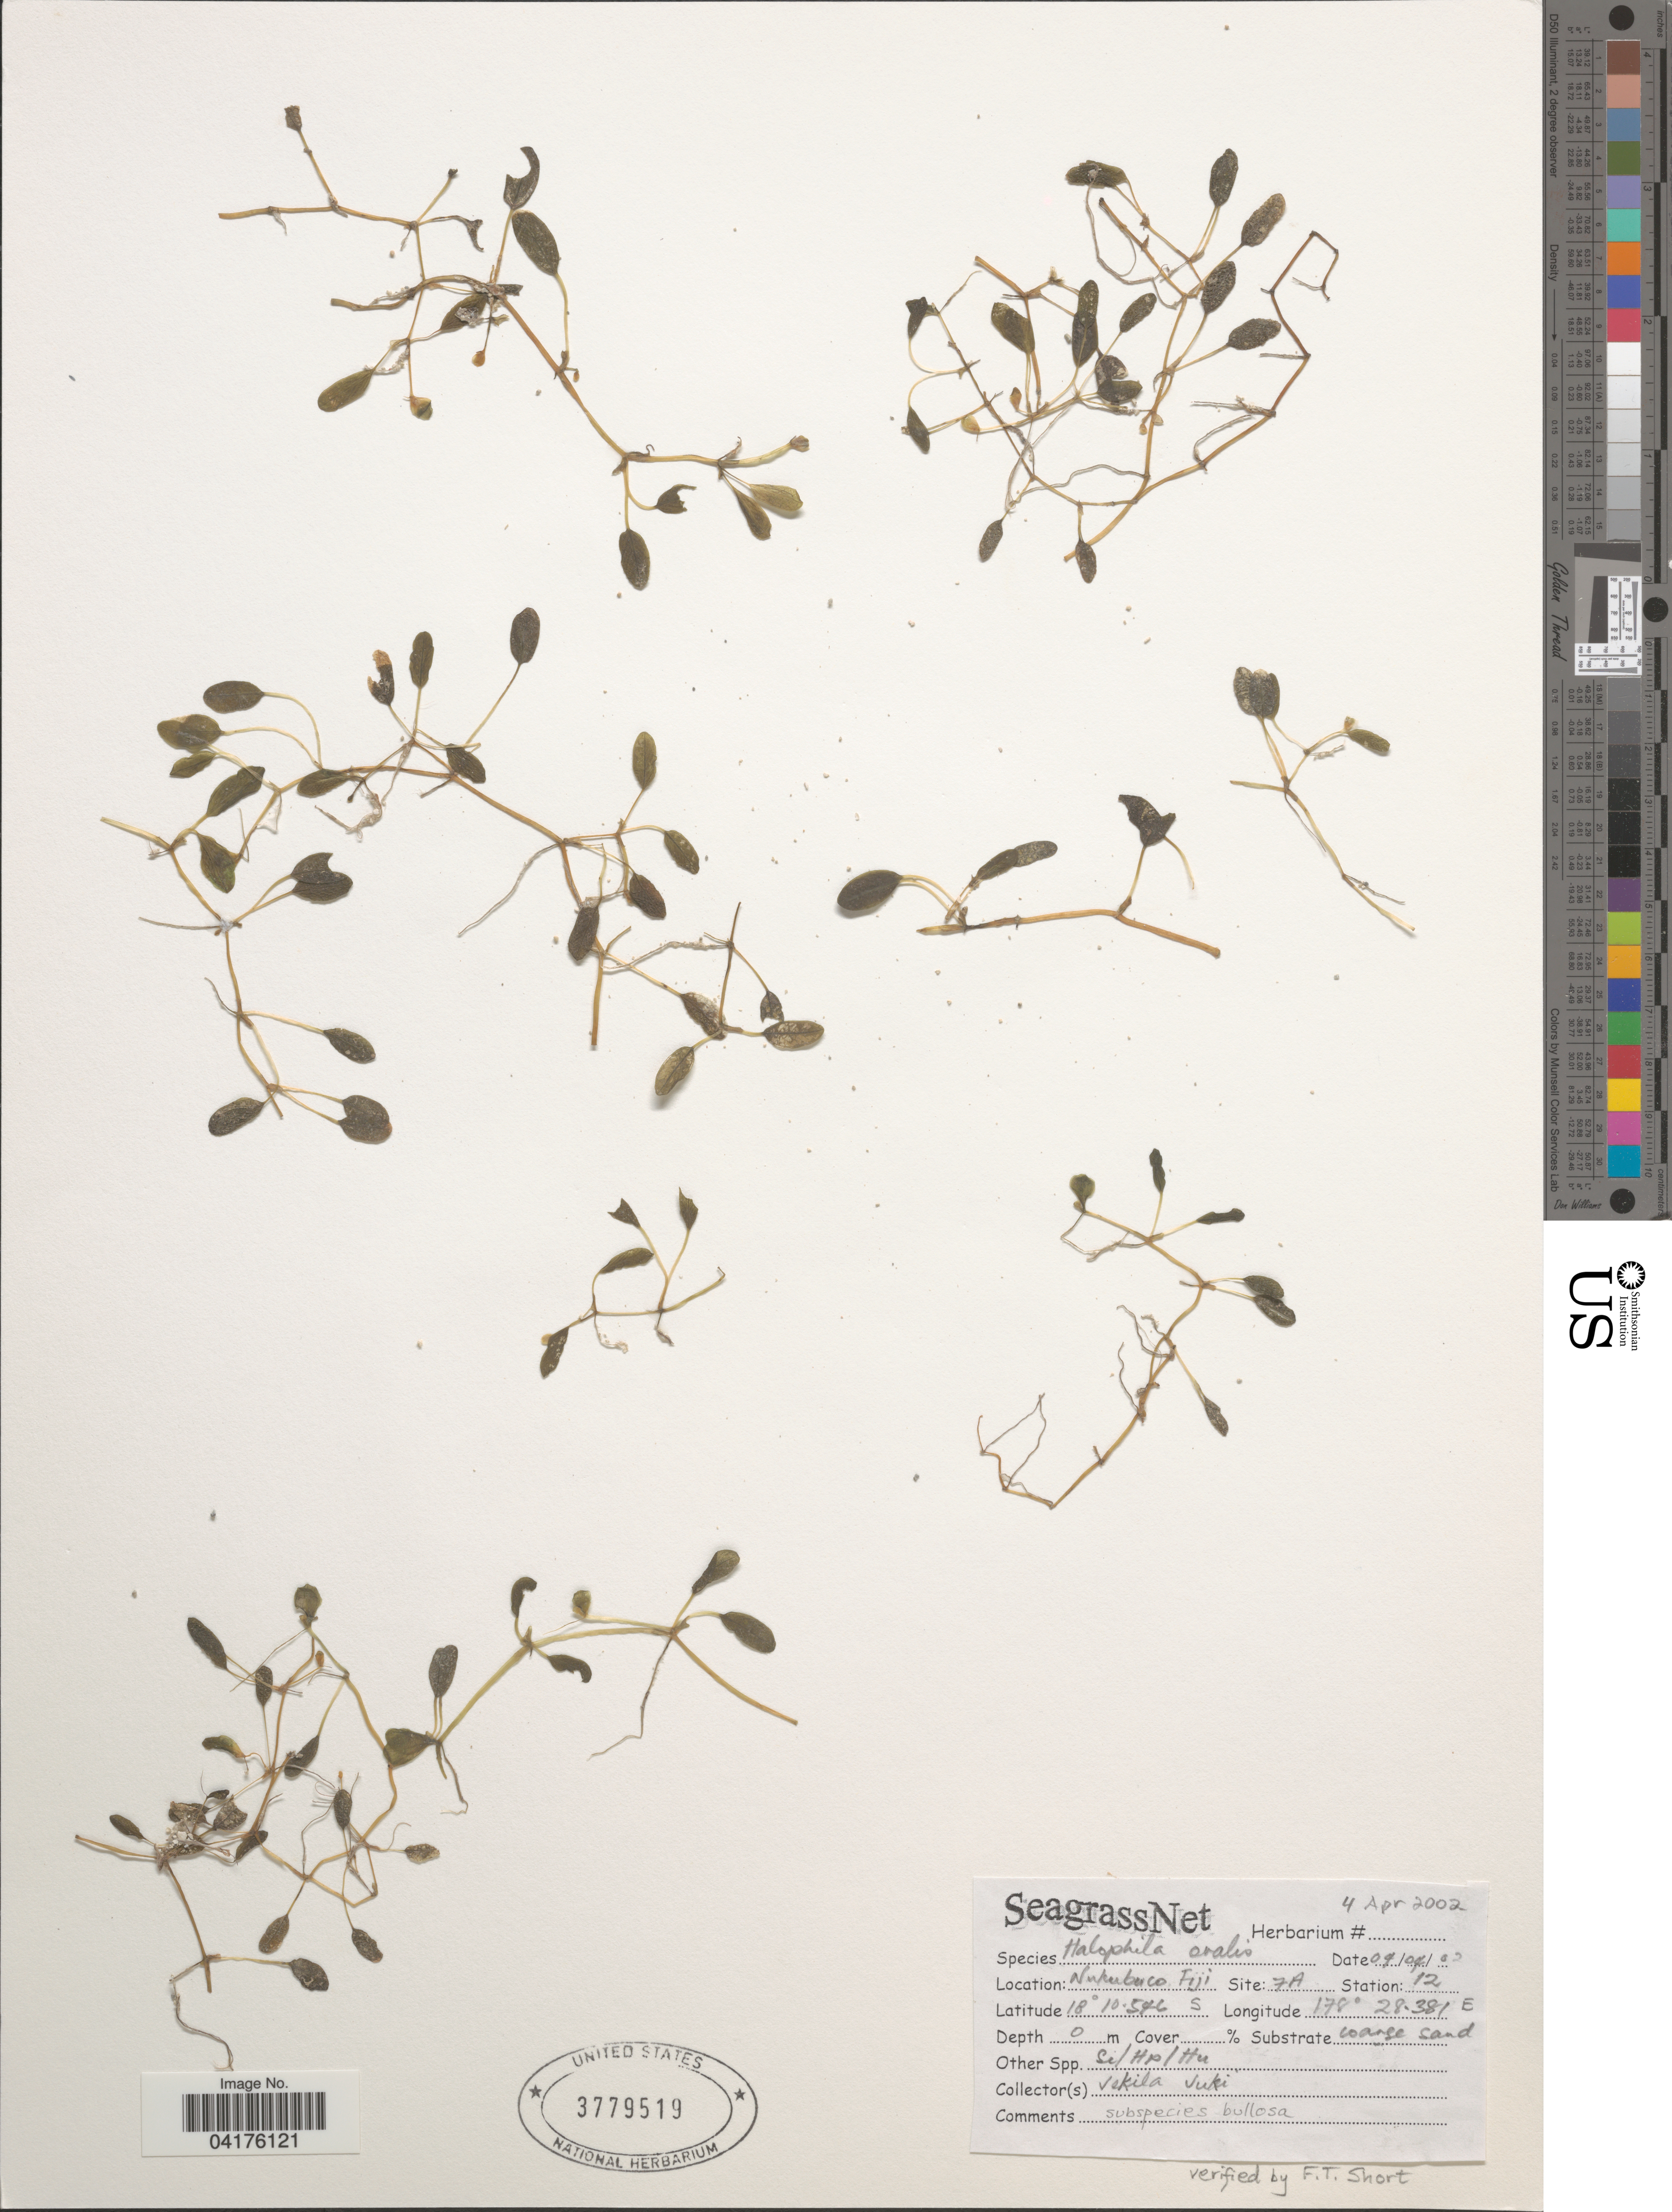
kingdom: Plantae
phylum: Tracheophyta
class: Liliopsida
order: Alismatales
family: Hydrocharitaceae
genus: Halophila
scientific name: Halophila ovalis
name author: (R. Br.) Hook. f.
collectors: V. Vuki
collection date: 2002-04-04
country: Fiji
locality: Nukubuco. Site 7A. Station: 12.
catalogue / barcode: US 3779519